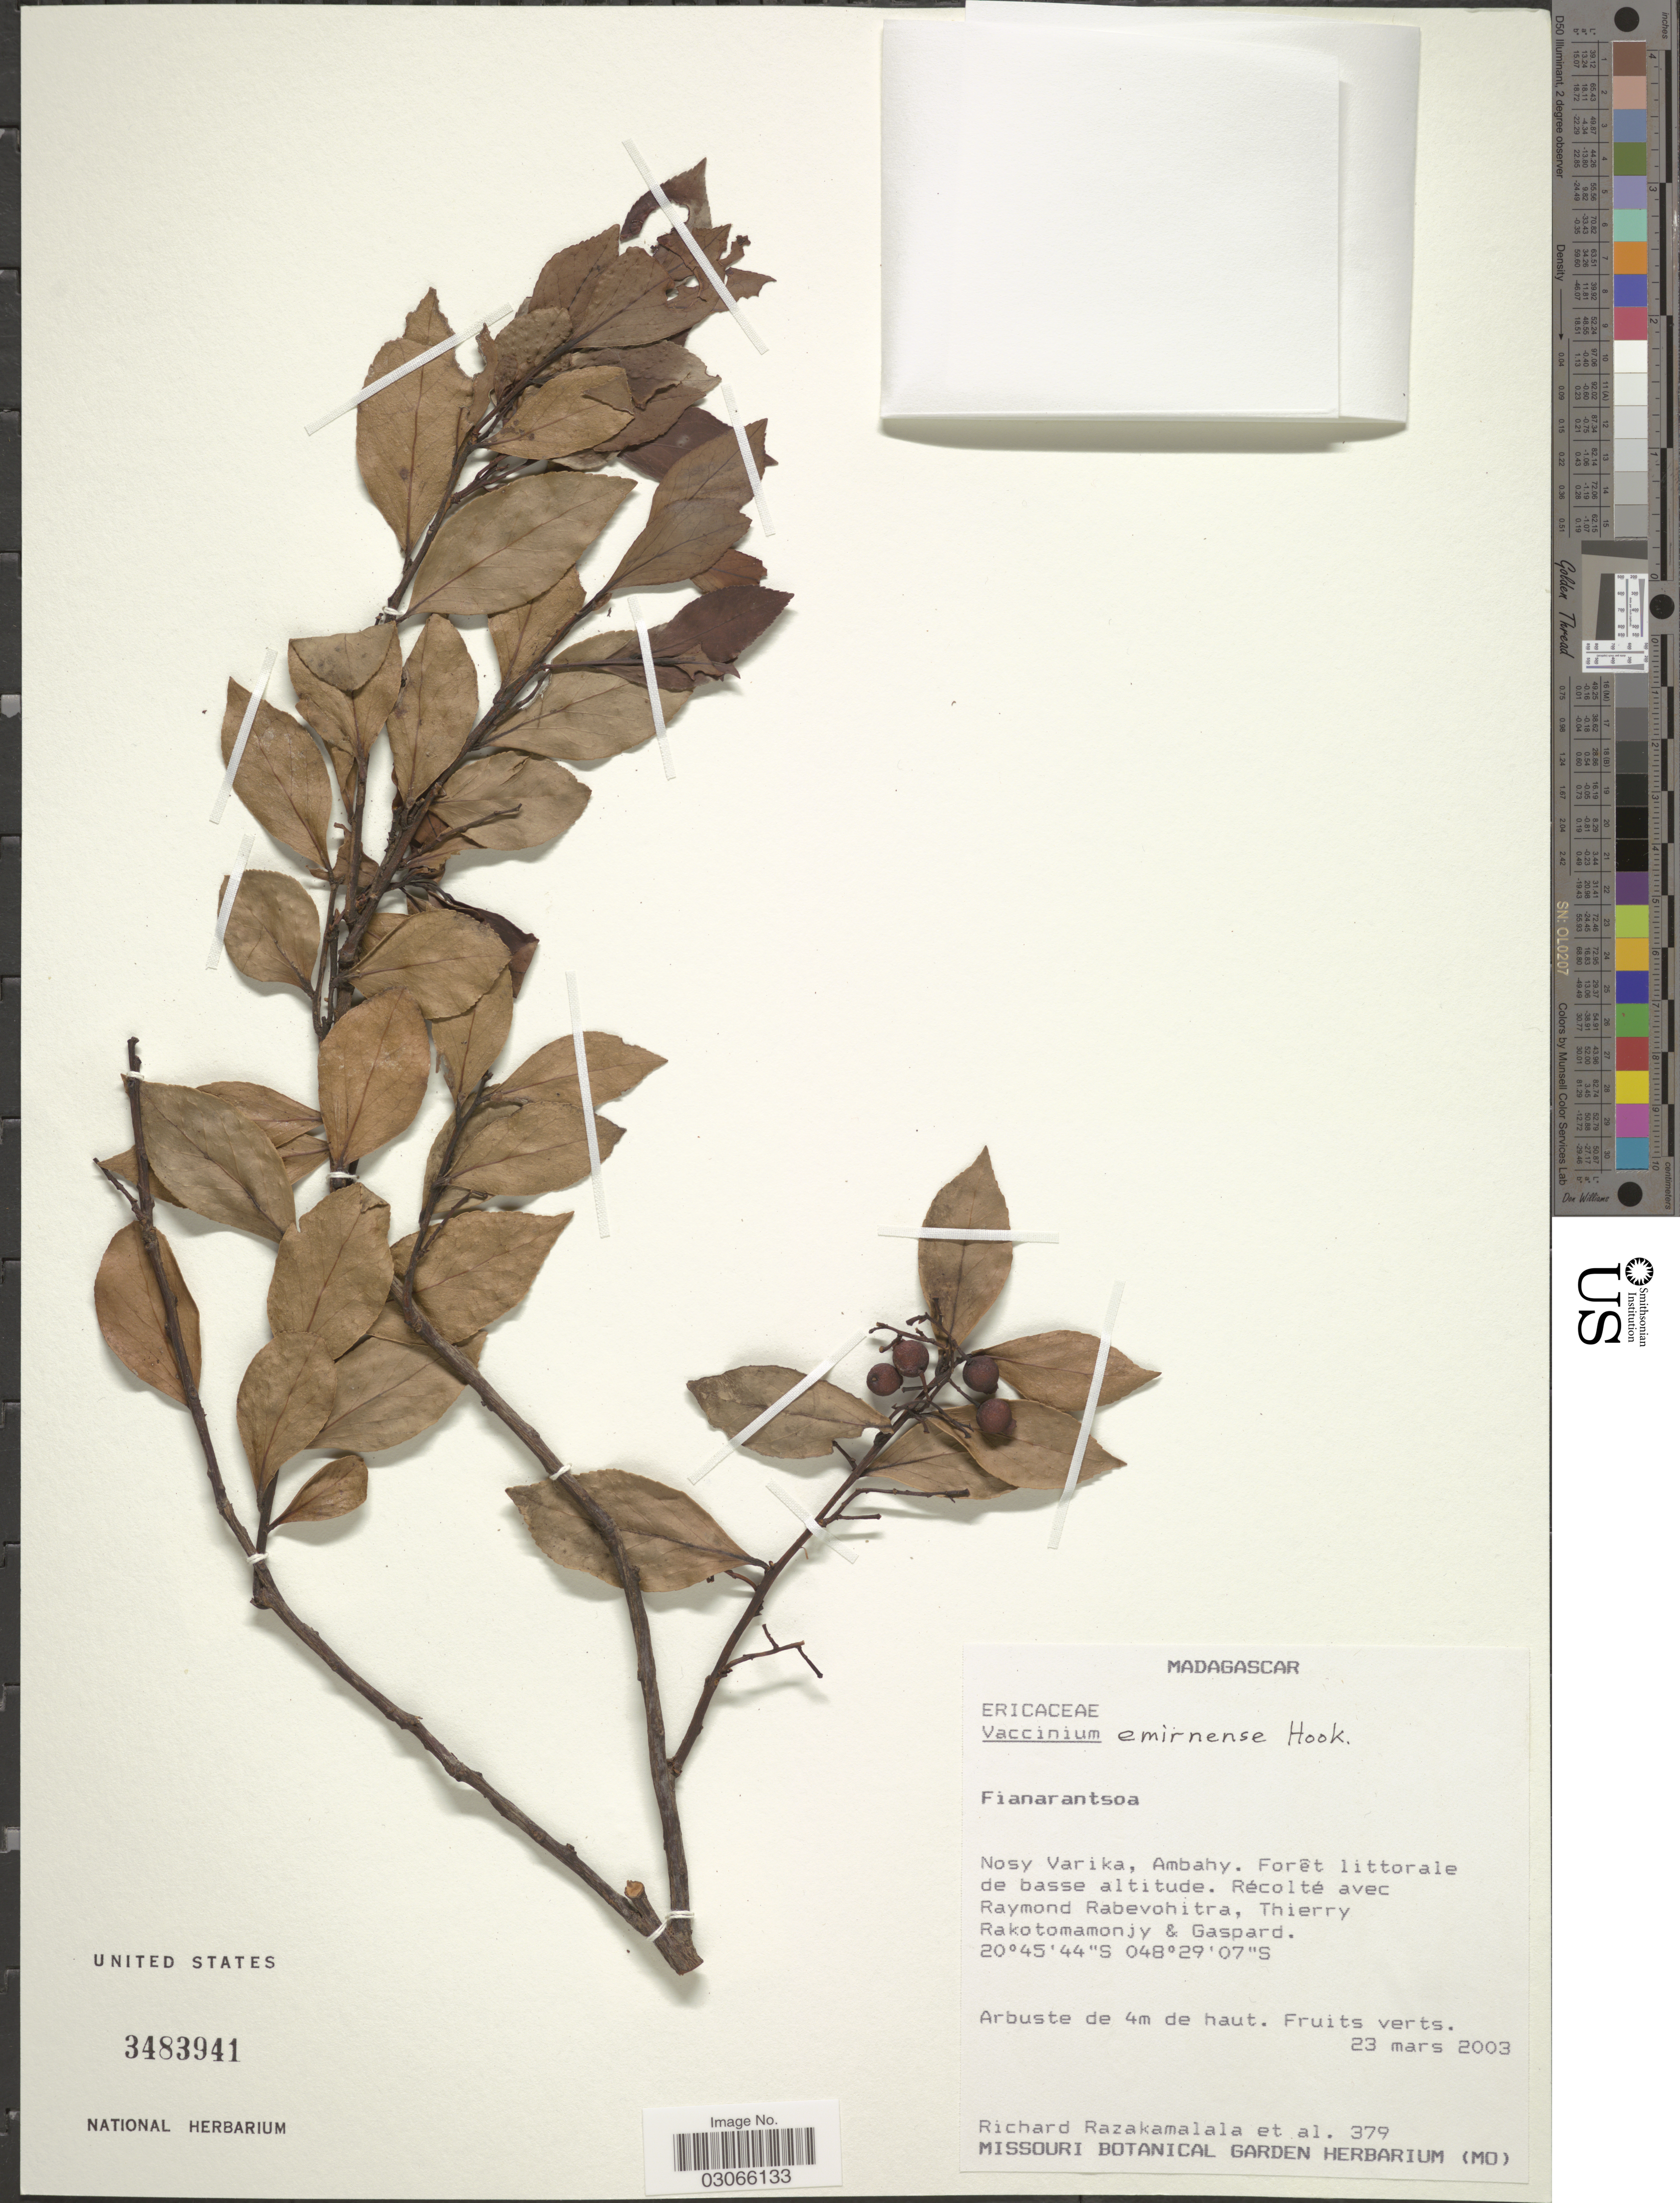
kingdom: Plantae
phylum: Tracheophyta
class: Magnoliopsida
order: Ericales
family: Ericaceae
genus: Vaccinium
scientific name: Vaccinium emirnense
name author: Hook.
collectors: R. Razakamalala, R. Rabevohitra, T. Rakotomamonjy & Gaspard, --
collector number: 379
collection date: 2003-03-23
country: Madagascar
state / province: Vatovavy Fitovinany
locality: Nosy Varika, Ambahy.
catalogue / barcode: US 3483941